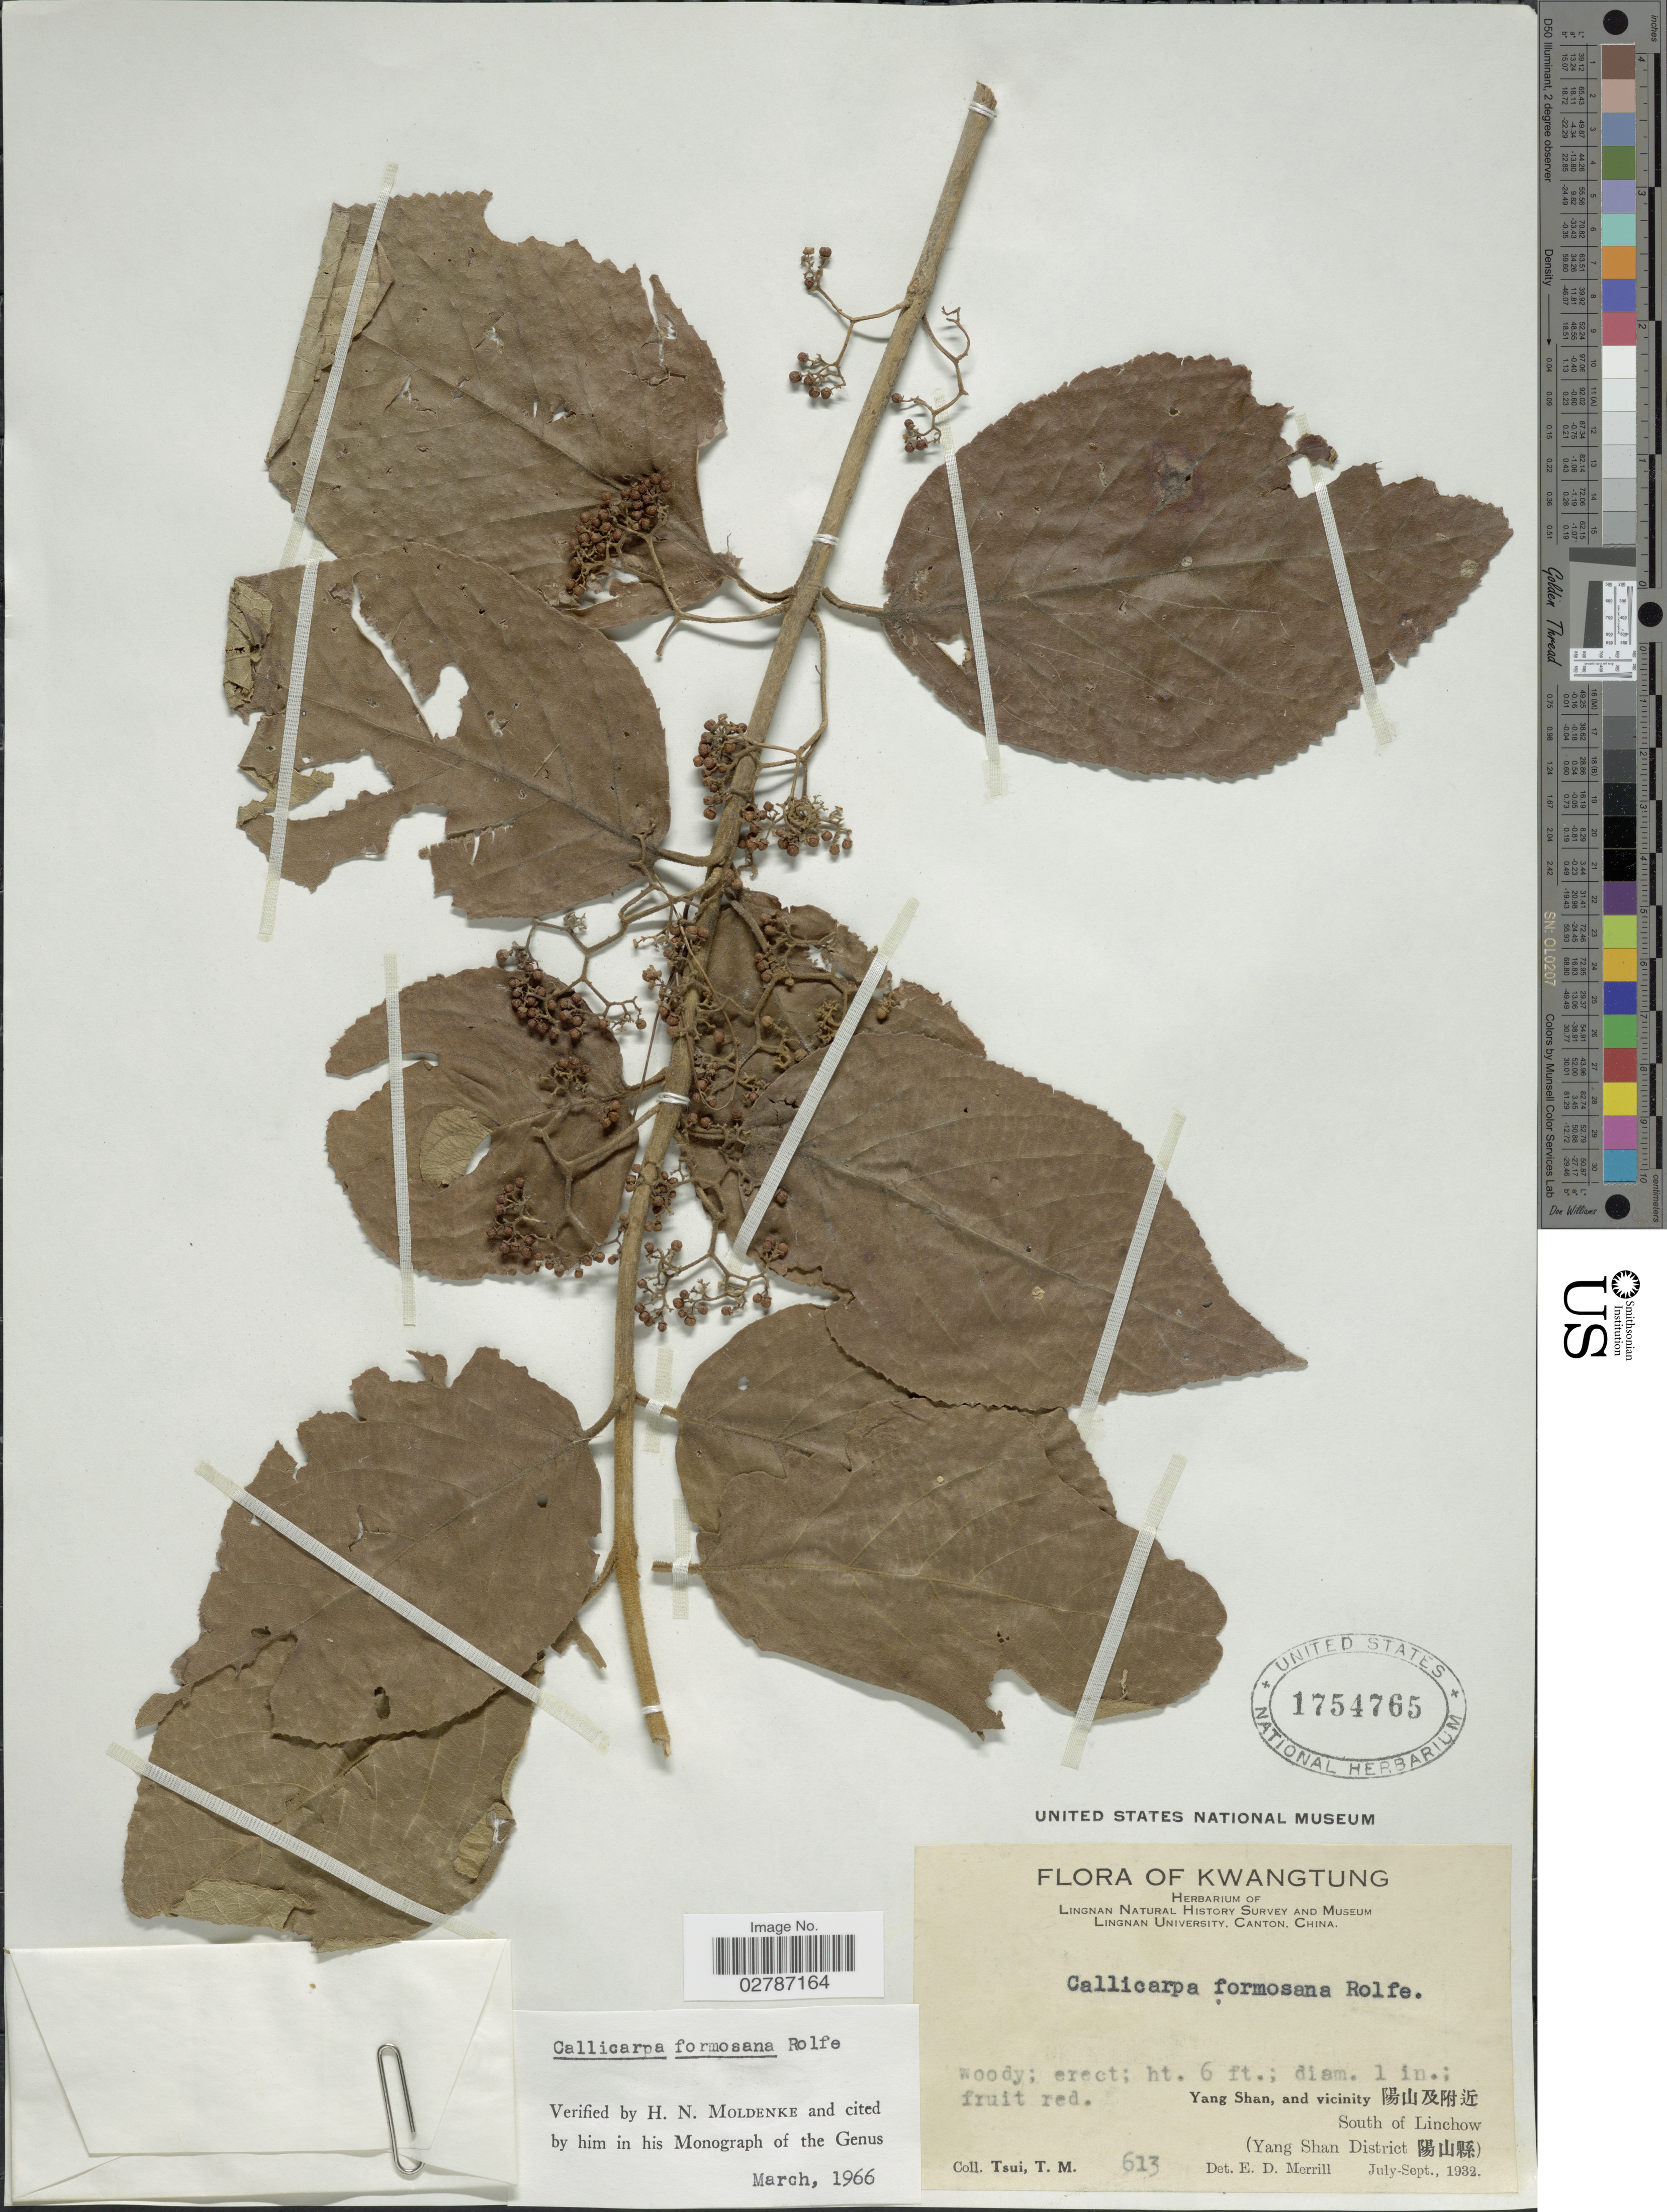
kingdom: Plantae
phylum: Tracheophyta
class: Magnoliopsida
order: Lamiales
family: Lamiaceae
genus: Callicarpa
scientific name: Callicarpa formosana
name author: Rolfe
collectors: T. Tsui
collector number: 613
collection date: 1932-07/1932-09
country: China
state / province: Guangdong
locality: Kwangtung. Yang Shan, and vicinity X. South of Linchow (Yang Shan District X).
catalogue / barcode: US 1754765